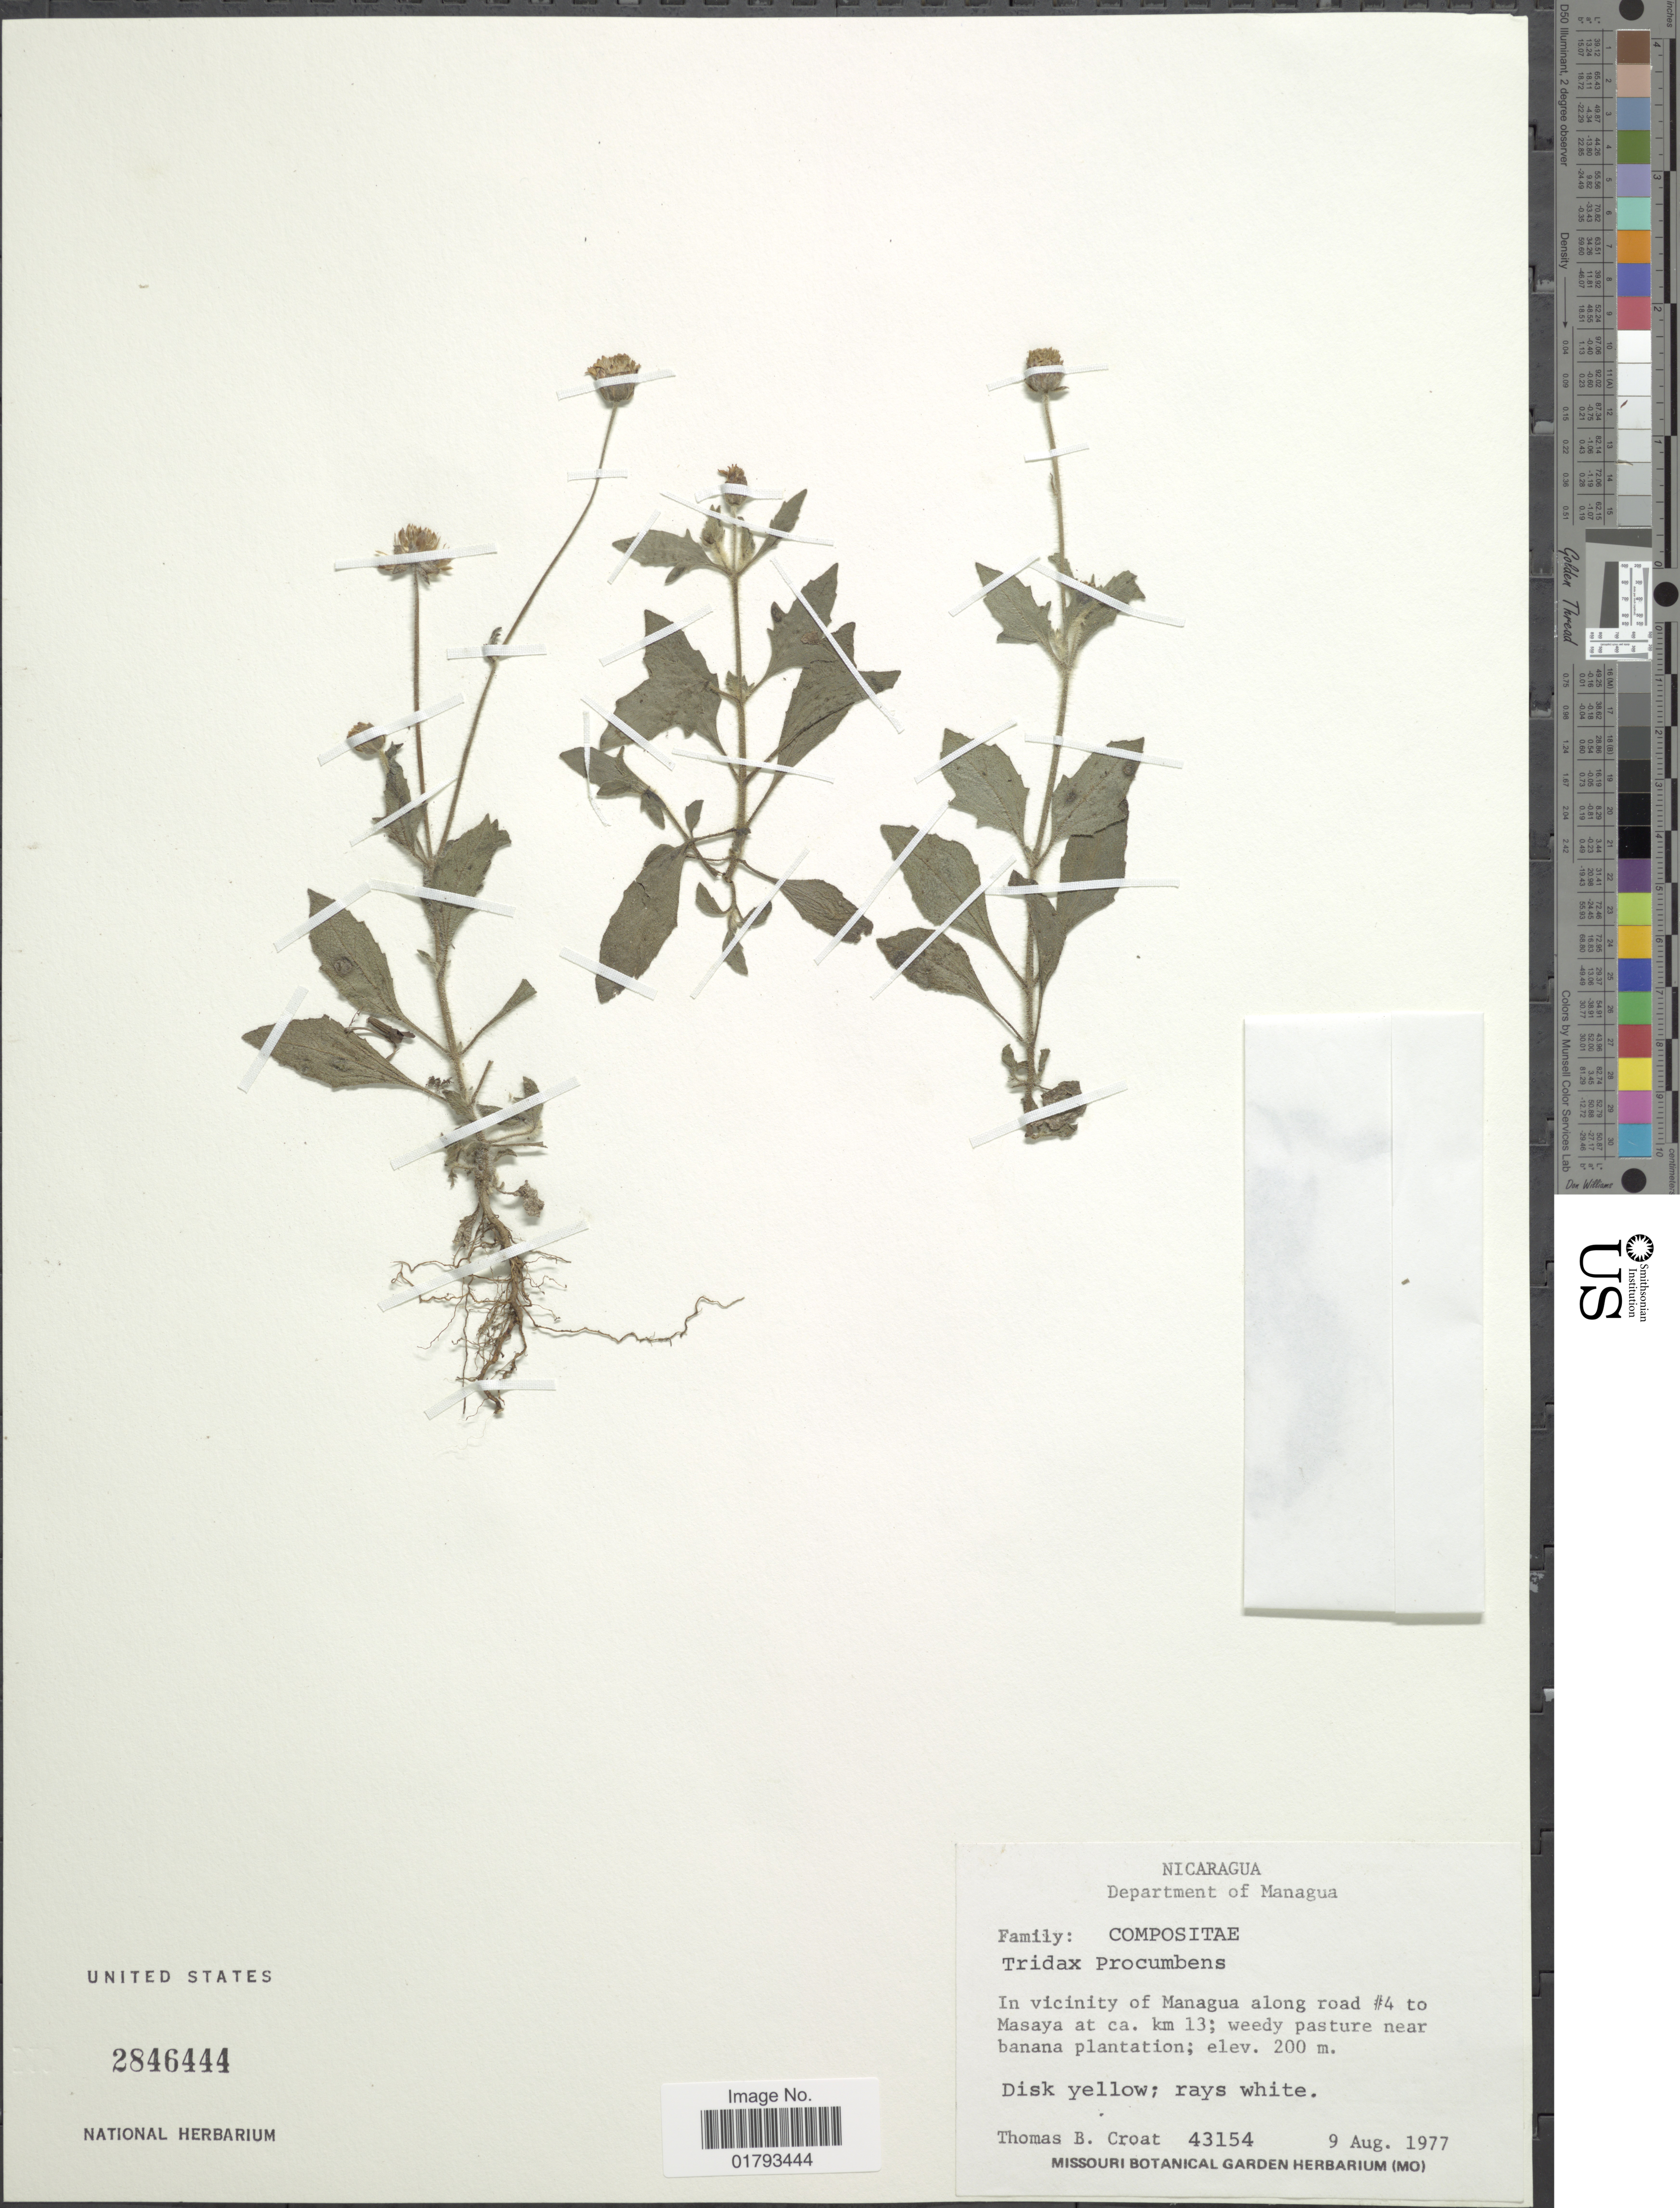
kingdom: Plantae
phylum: Tracheophyta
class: Magnoliopsida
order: Asterales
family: Asteraceae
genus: Tridax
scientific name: Tridax procumbens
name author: L.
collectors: T. B. Croat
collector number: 43154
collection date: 1977-08-09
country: Nicaragua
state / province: Managua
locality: Department of Managua along road #4 to Masaya at ca. km 13.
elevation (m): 200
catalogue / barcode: US 2846444